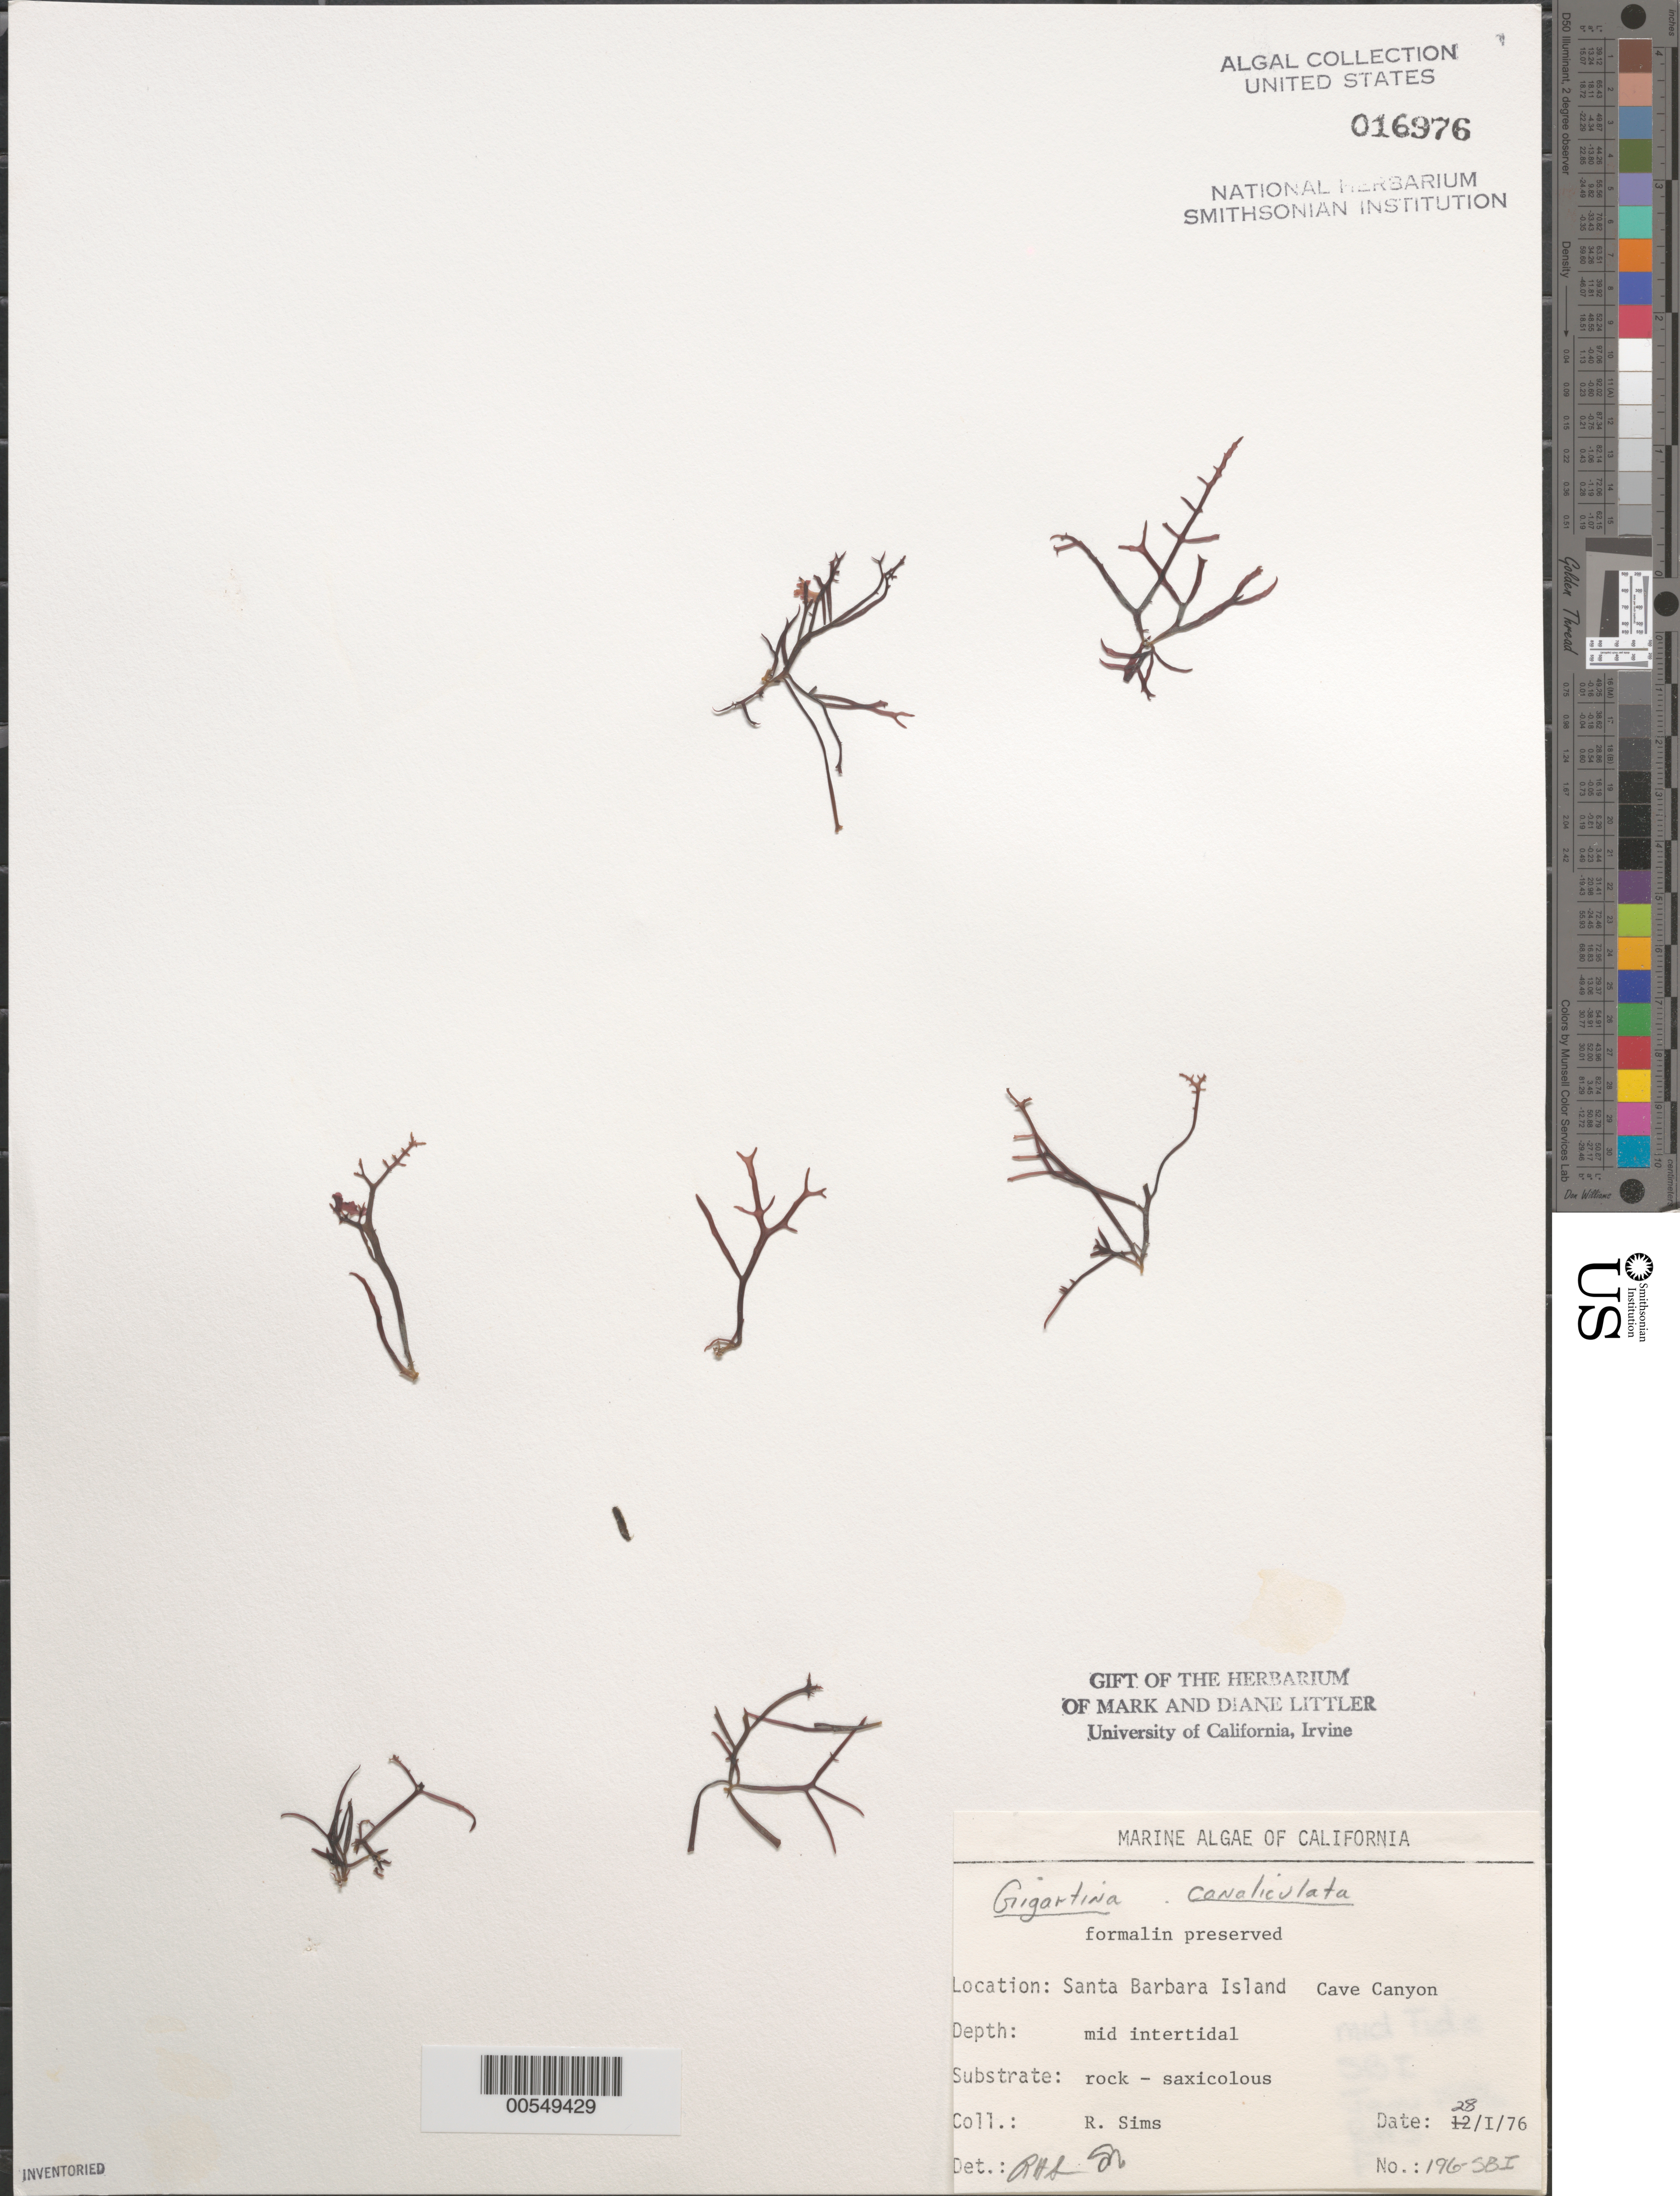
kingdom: Plantae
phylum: Rhodophyta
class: Florideophyceae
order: Gigartinales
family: Gigartinaceae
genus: Chondracanthus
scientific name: Chondracanthus canaliculatus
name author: (Harv.) Guiry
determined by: Algae name updating Project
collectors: R. H. Sims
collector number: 196-sbi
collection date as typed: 28 Jan 1976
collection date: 1976-01-28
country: United States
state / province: California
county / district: Santa Barbara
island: Santa Barbara Island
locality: Cave Canyon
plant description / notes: BLM-SOCALBIGHT Rocky Intertidal Survey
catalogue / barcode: US 16976